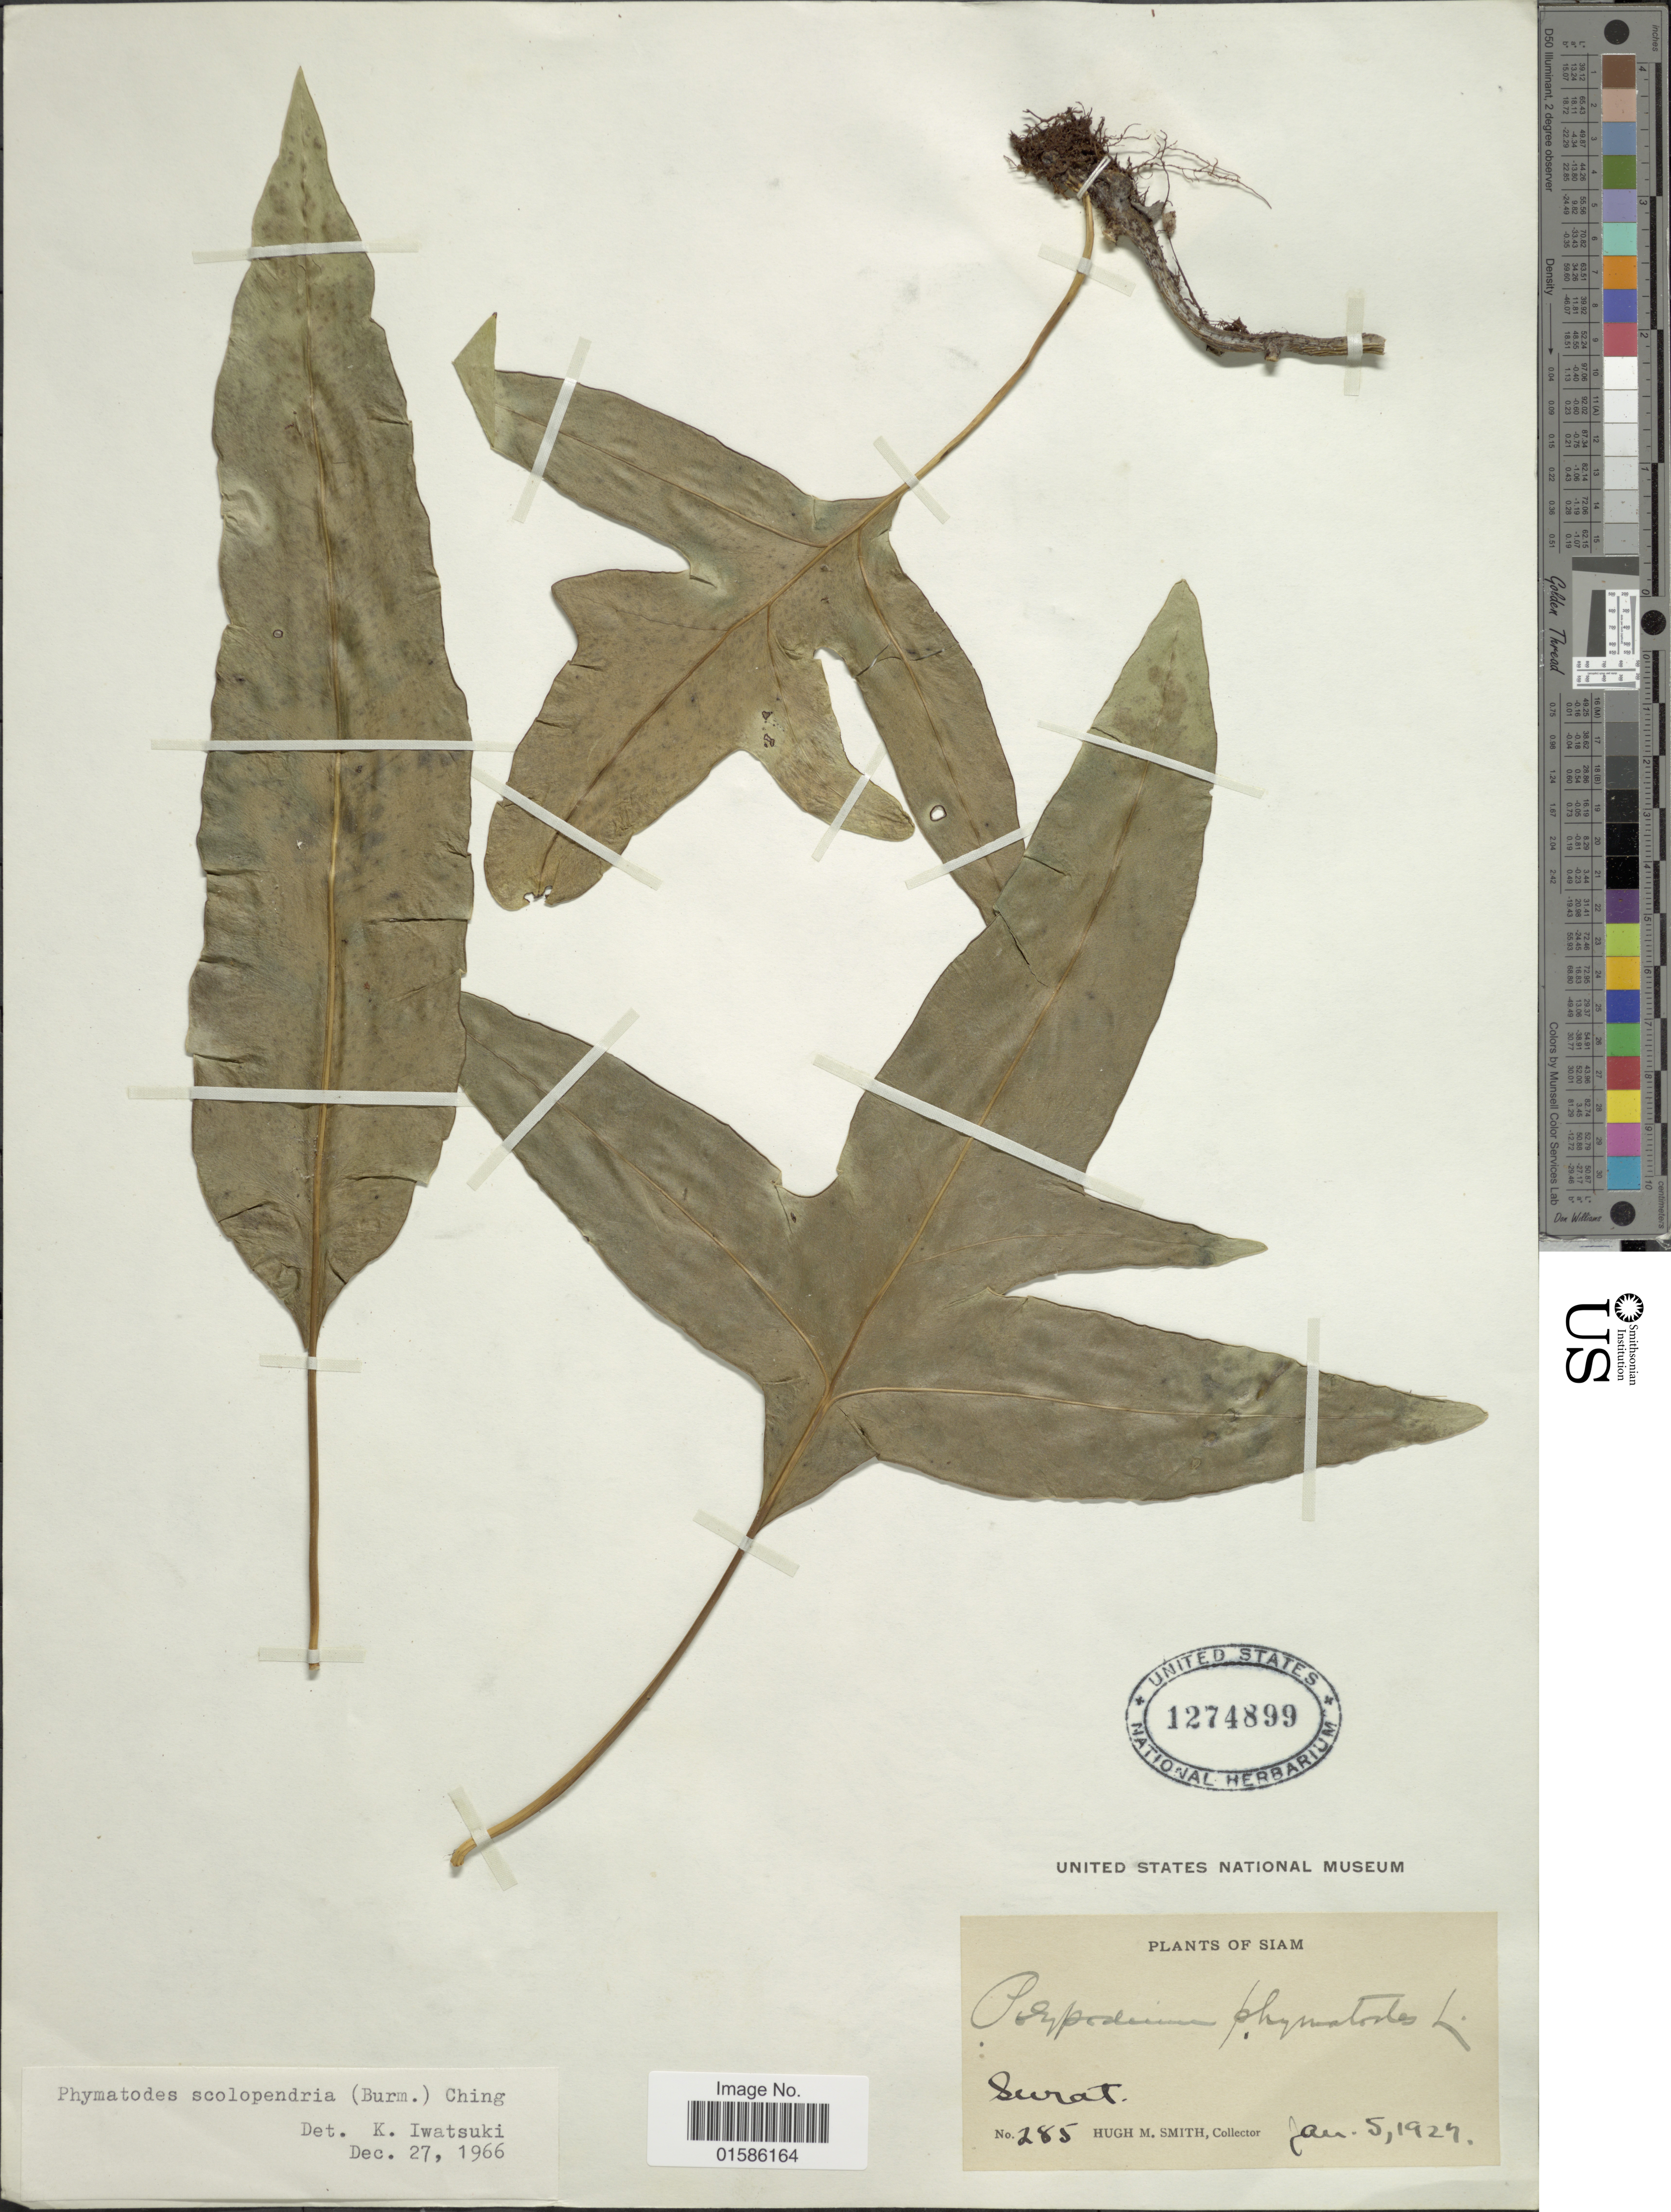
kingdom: Plantae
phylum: Tracheophyta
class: Polypodiopsida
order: Polypodiales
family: Polypodiaceae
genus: Microsorum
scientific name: Microsorum scolopendria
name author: (Burm. f.) Copel.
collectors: H. M. Smith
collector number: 285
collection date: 1927-01-05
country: Thailand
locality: Siam, Surat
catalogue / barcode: US 1274899